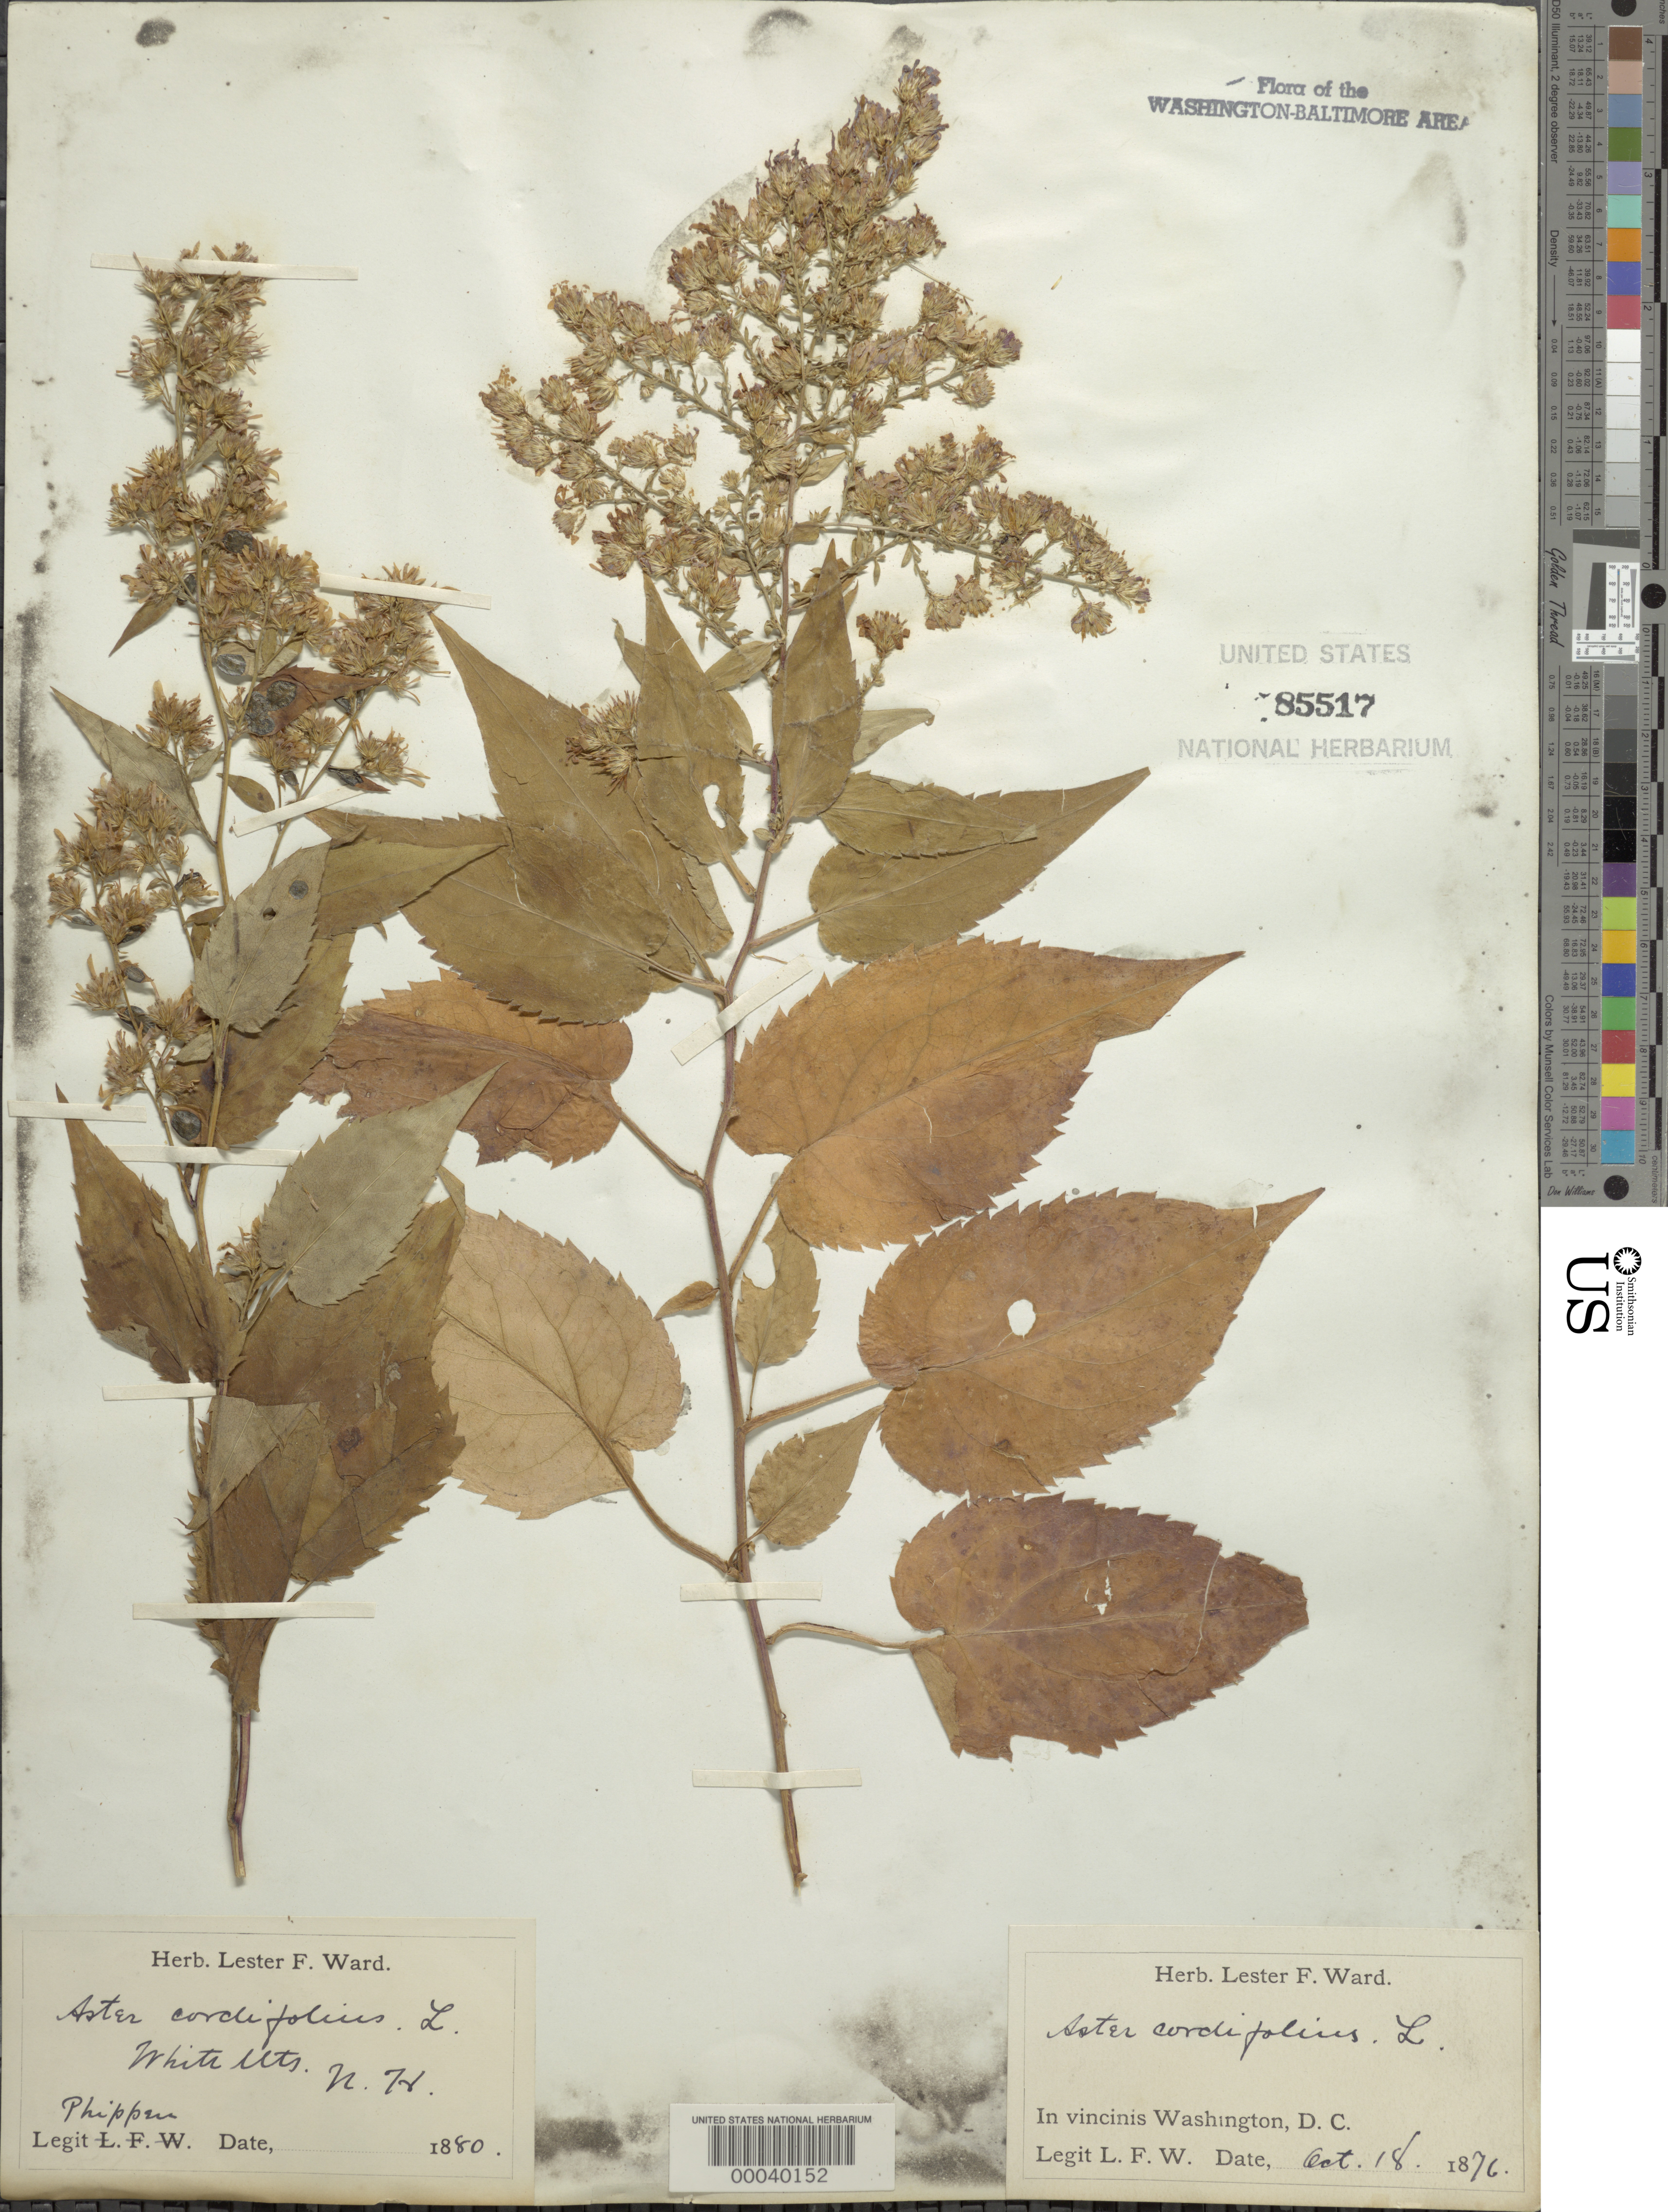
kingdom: Plantae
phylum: Tracheophyta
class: Magnoliopsida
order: Asterales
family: Asteraceae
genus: Symphyotrichum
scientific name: Symphyotrichum cordifolium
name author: (L.) G.L. Nesom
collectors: L. F. Ward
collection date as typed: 18 Oct 1876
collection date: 1876-10-18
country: United States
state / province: District of Columbia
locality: DC vicinity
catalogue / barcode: US 85517